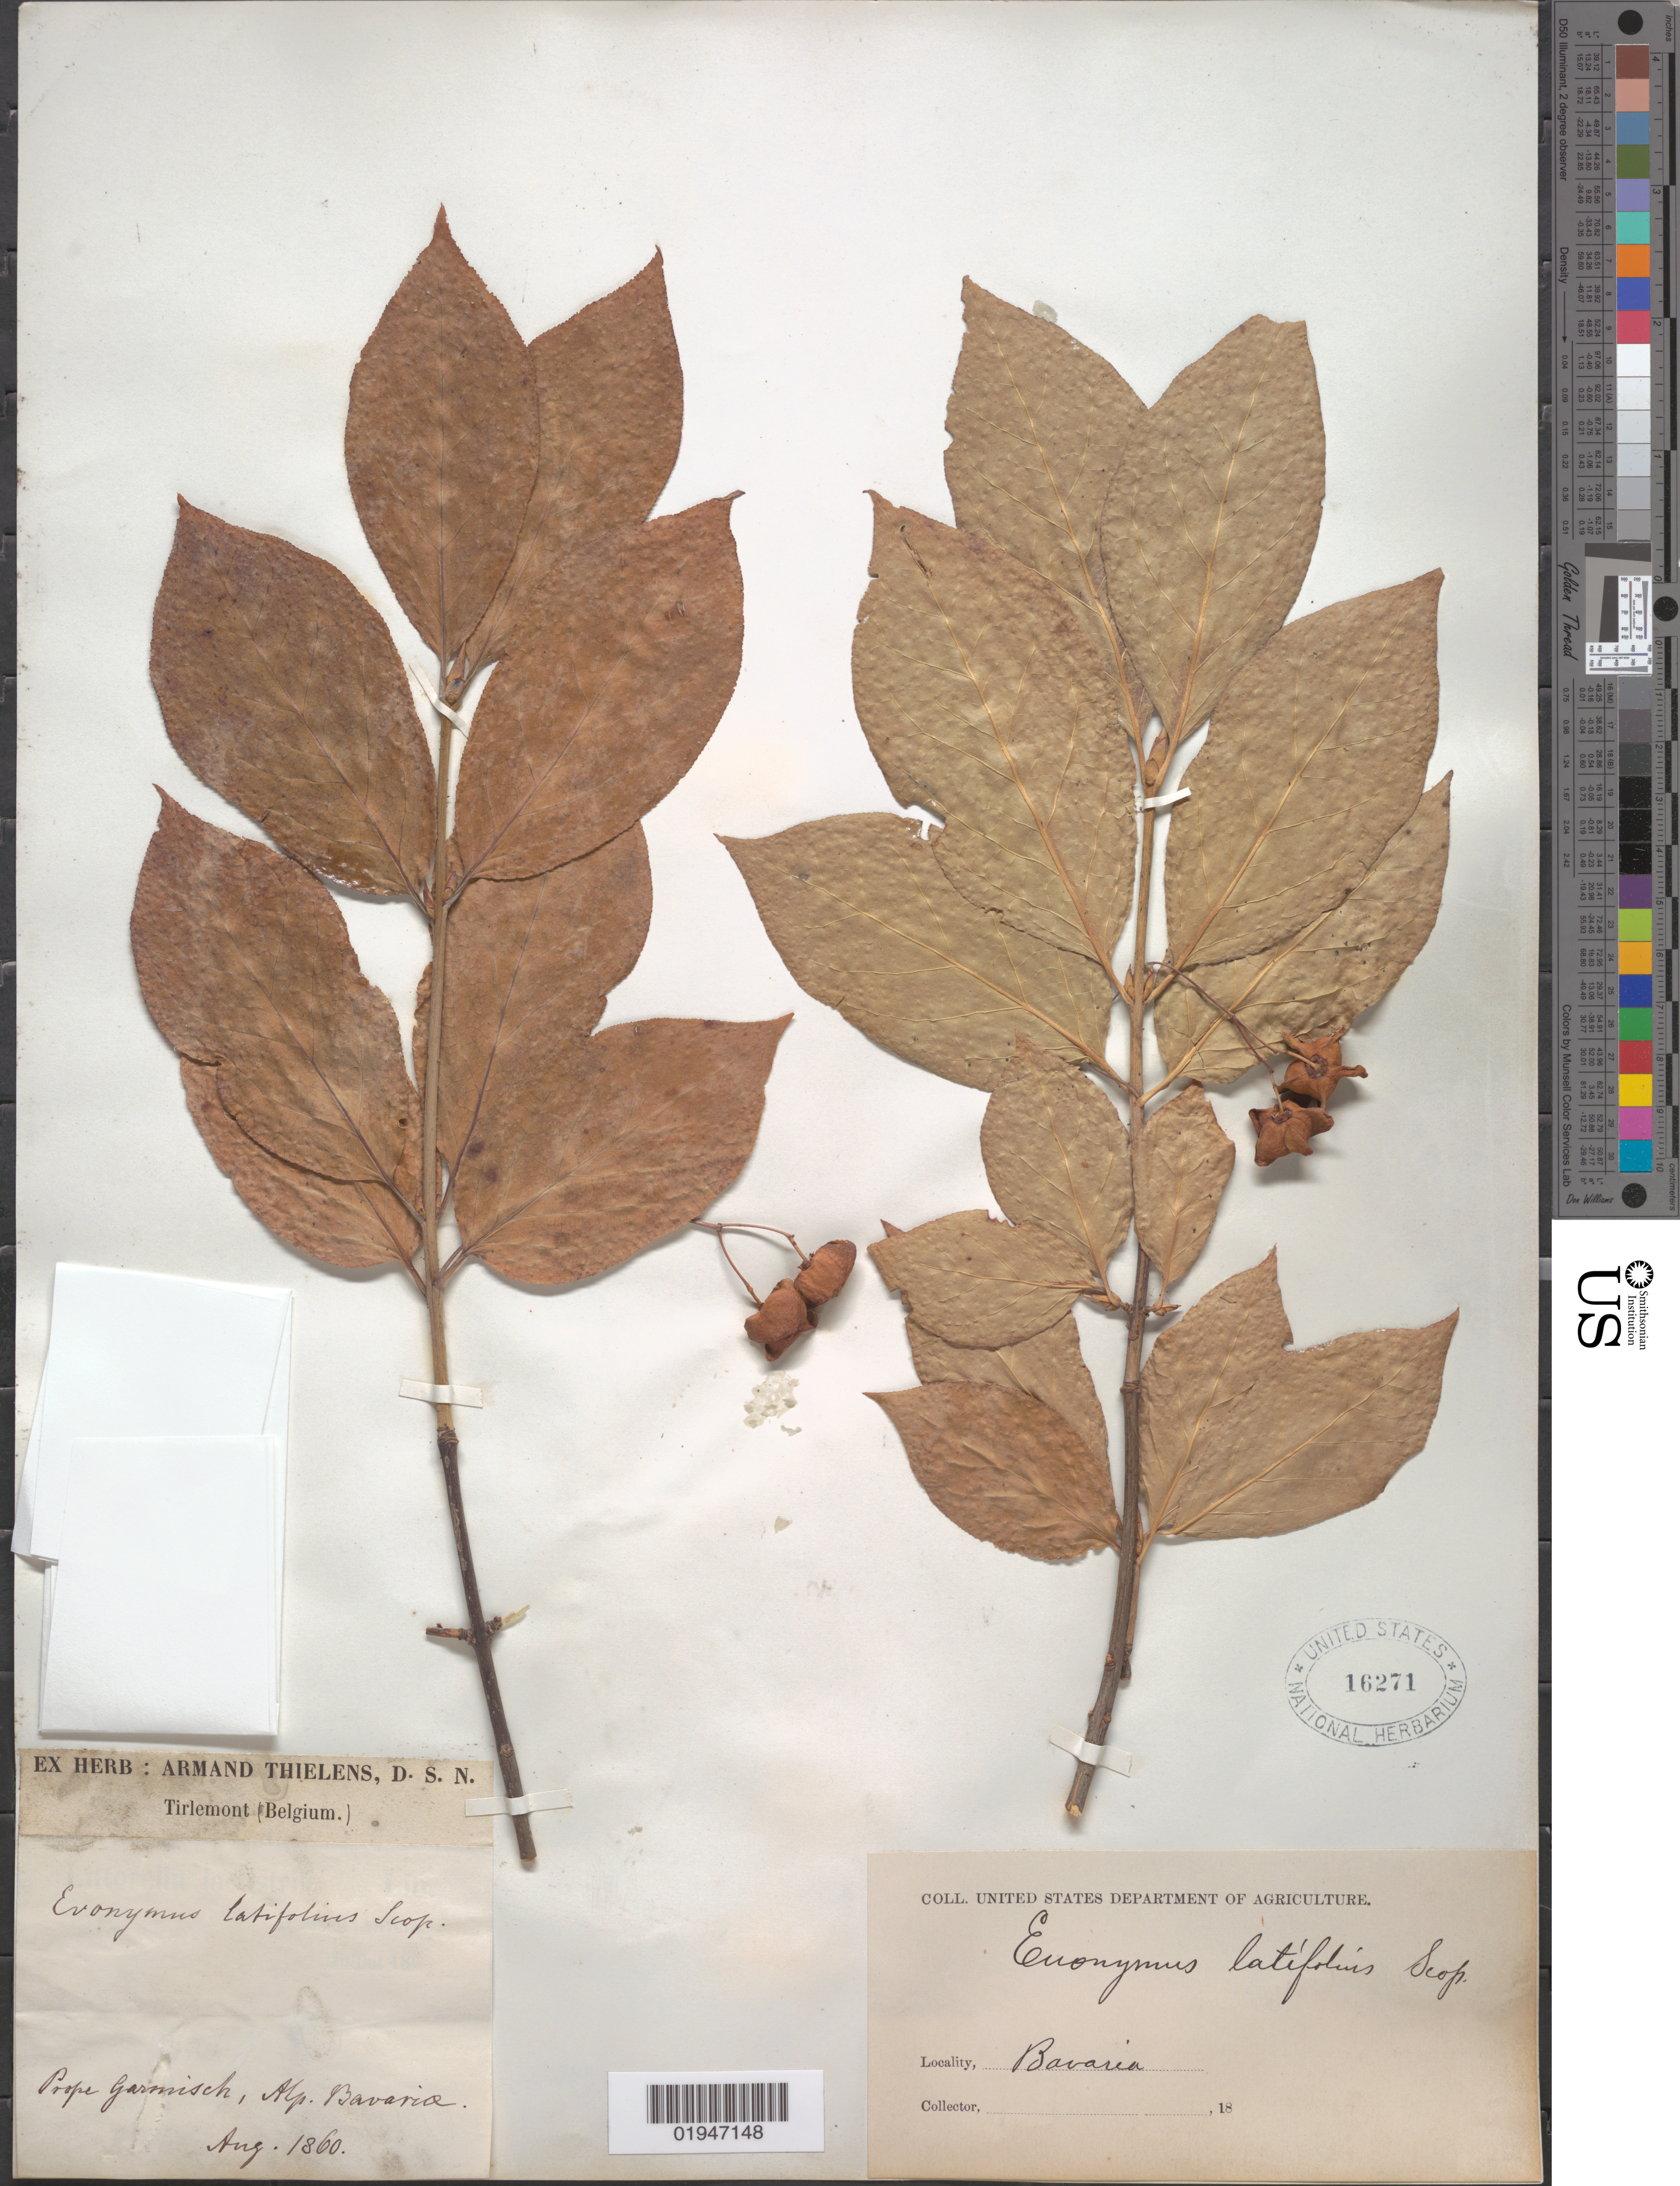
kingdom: Plantae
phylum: Tracheophyta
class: Magnoliopsida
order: Celastrales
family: Celastraceae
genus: Euonymus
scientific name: Euonymus latifolius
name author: (L.) Mill.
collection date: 1860-08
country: Germany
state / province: Bayern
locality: Garmisch, Alp. Bavaria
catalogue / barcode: US 16271